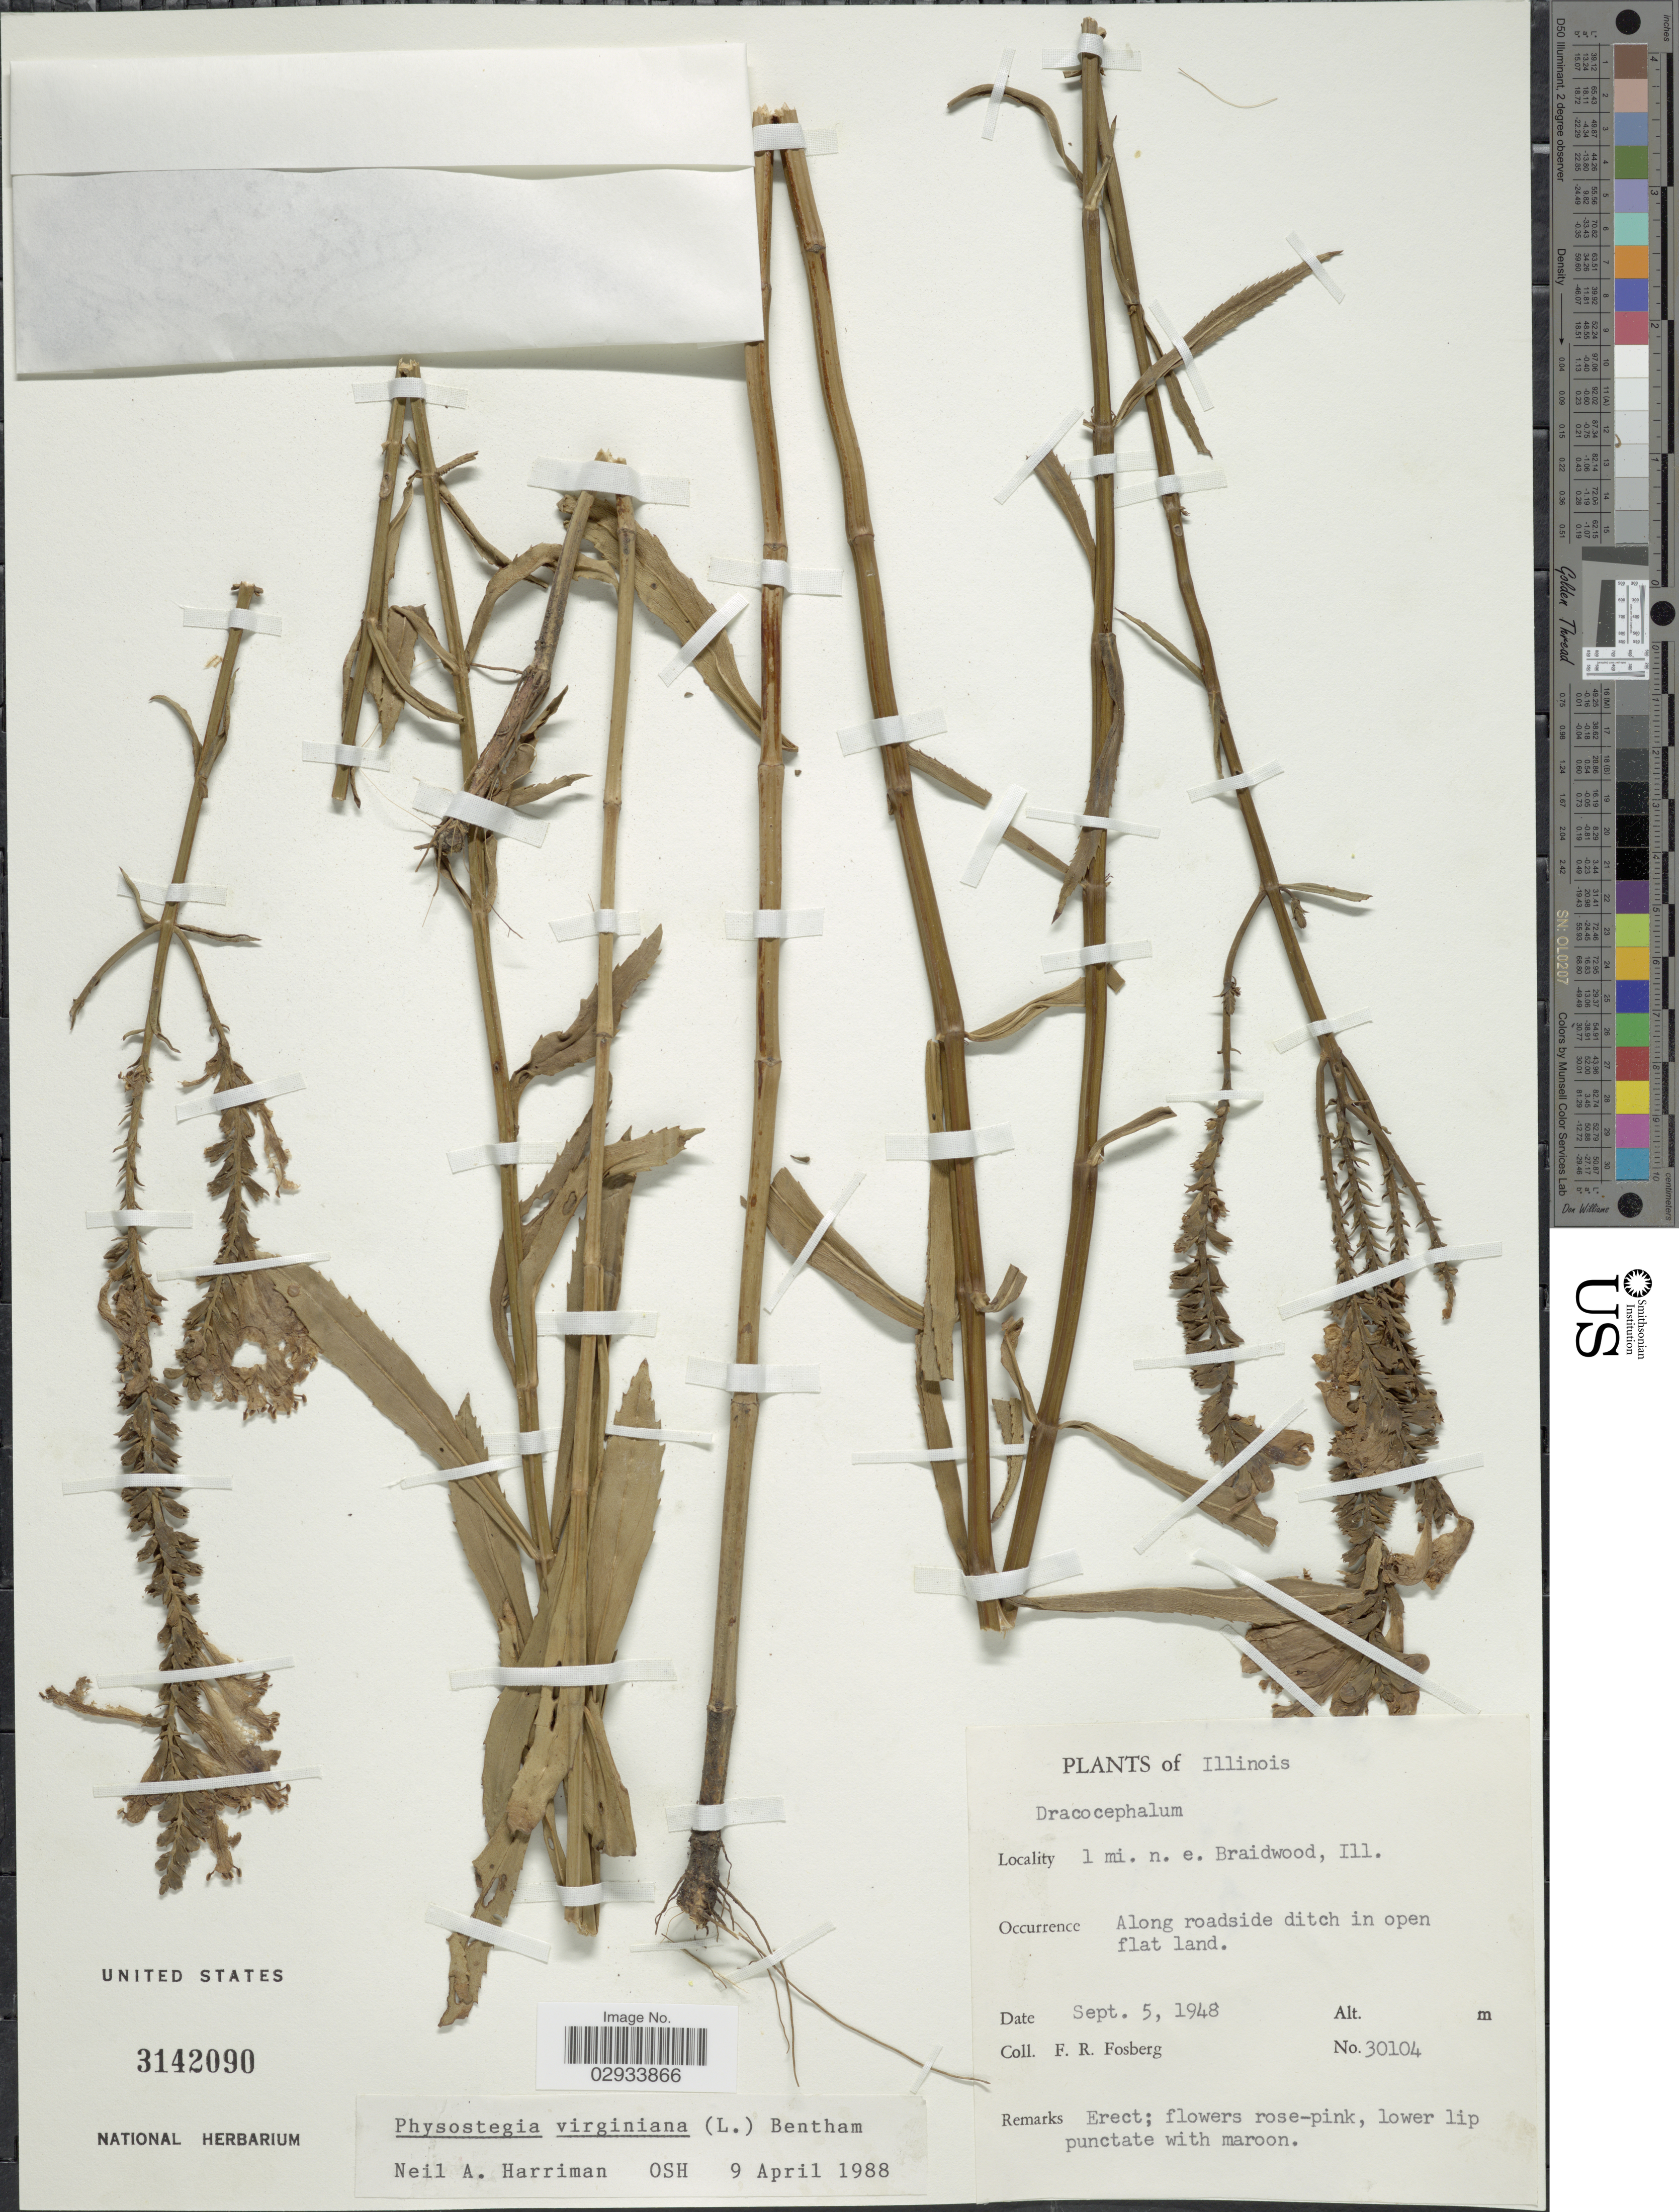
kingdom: Plantae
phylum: Tracheophyta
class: Magnoliopsida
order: Lamiales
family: Lamiaceae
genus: Physostegia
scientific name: Physostegia virginiana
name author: (L.) Benth.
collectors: F. R. Fosberg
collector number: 30104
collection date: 1948-09-05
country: United States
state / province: Illinois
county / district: Will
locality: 1 mi. n.e. Braidwood, Ill., Along roadside ditch in open flat land.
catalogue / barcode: US 3142090